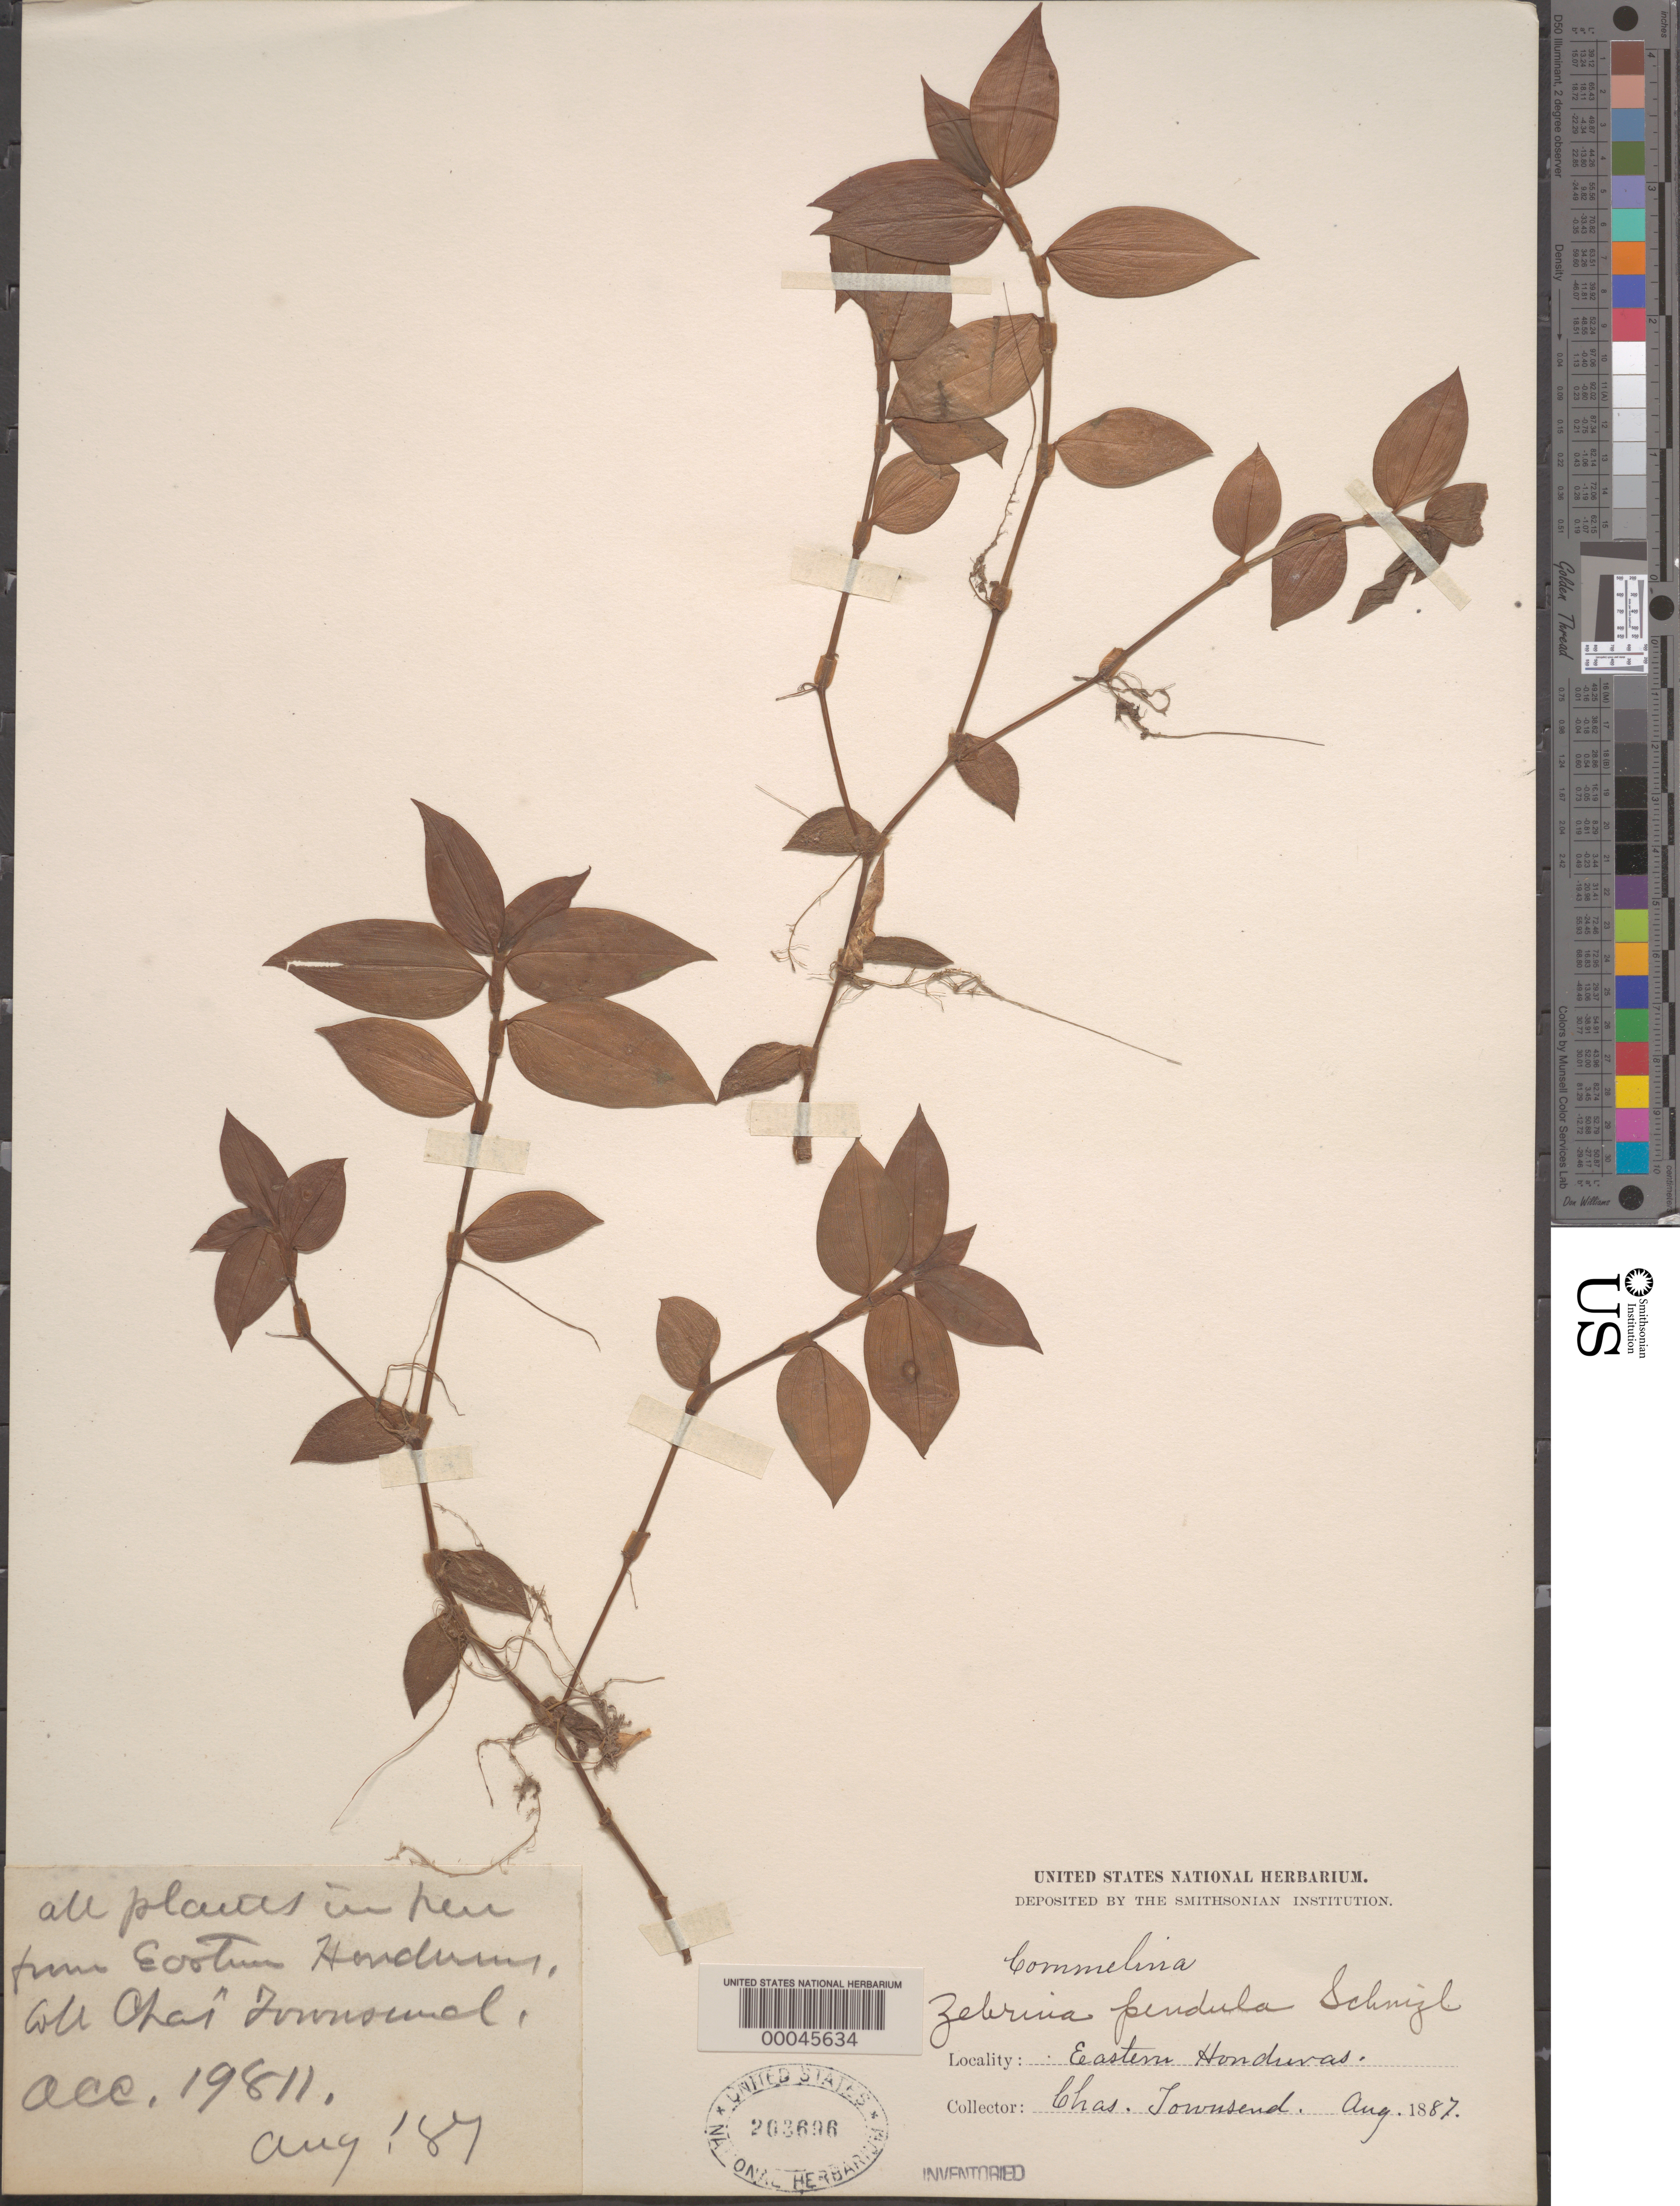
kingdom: Plantae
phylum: Tracheophyta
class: Liliopsida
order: Commelinales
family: Commelinaceae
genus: Tradescantia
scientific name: Tradescantia zebrina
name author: Bosse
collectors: C. Townsend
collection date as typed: Aug 1887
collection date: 1887-08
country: Honduras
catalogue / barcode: US 203696